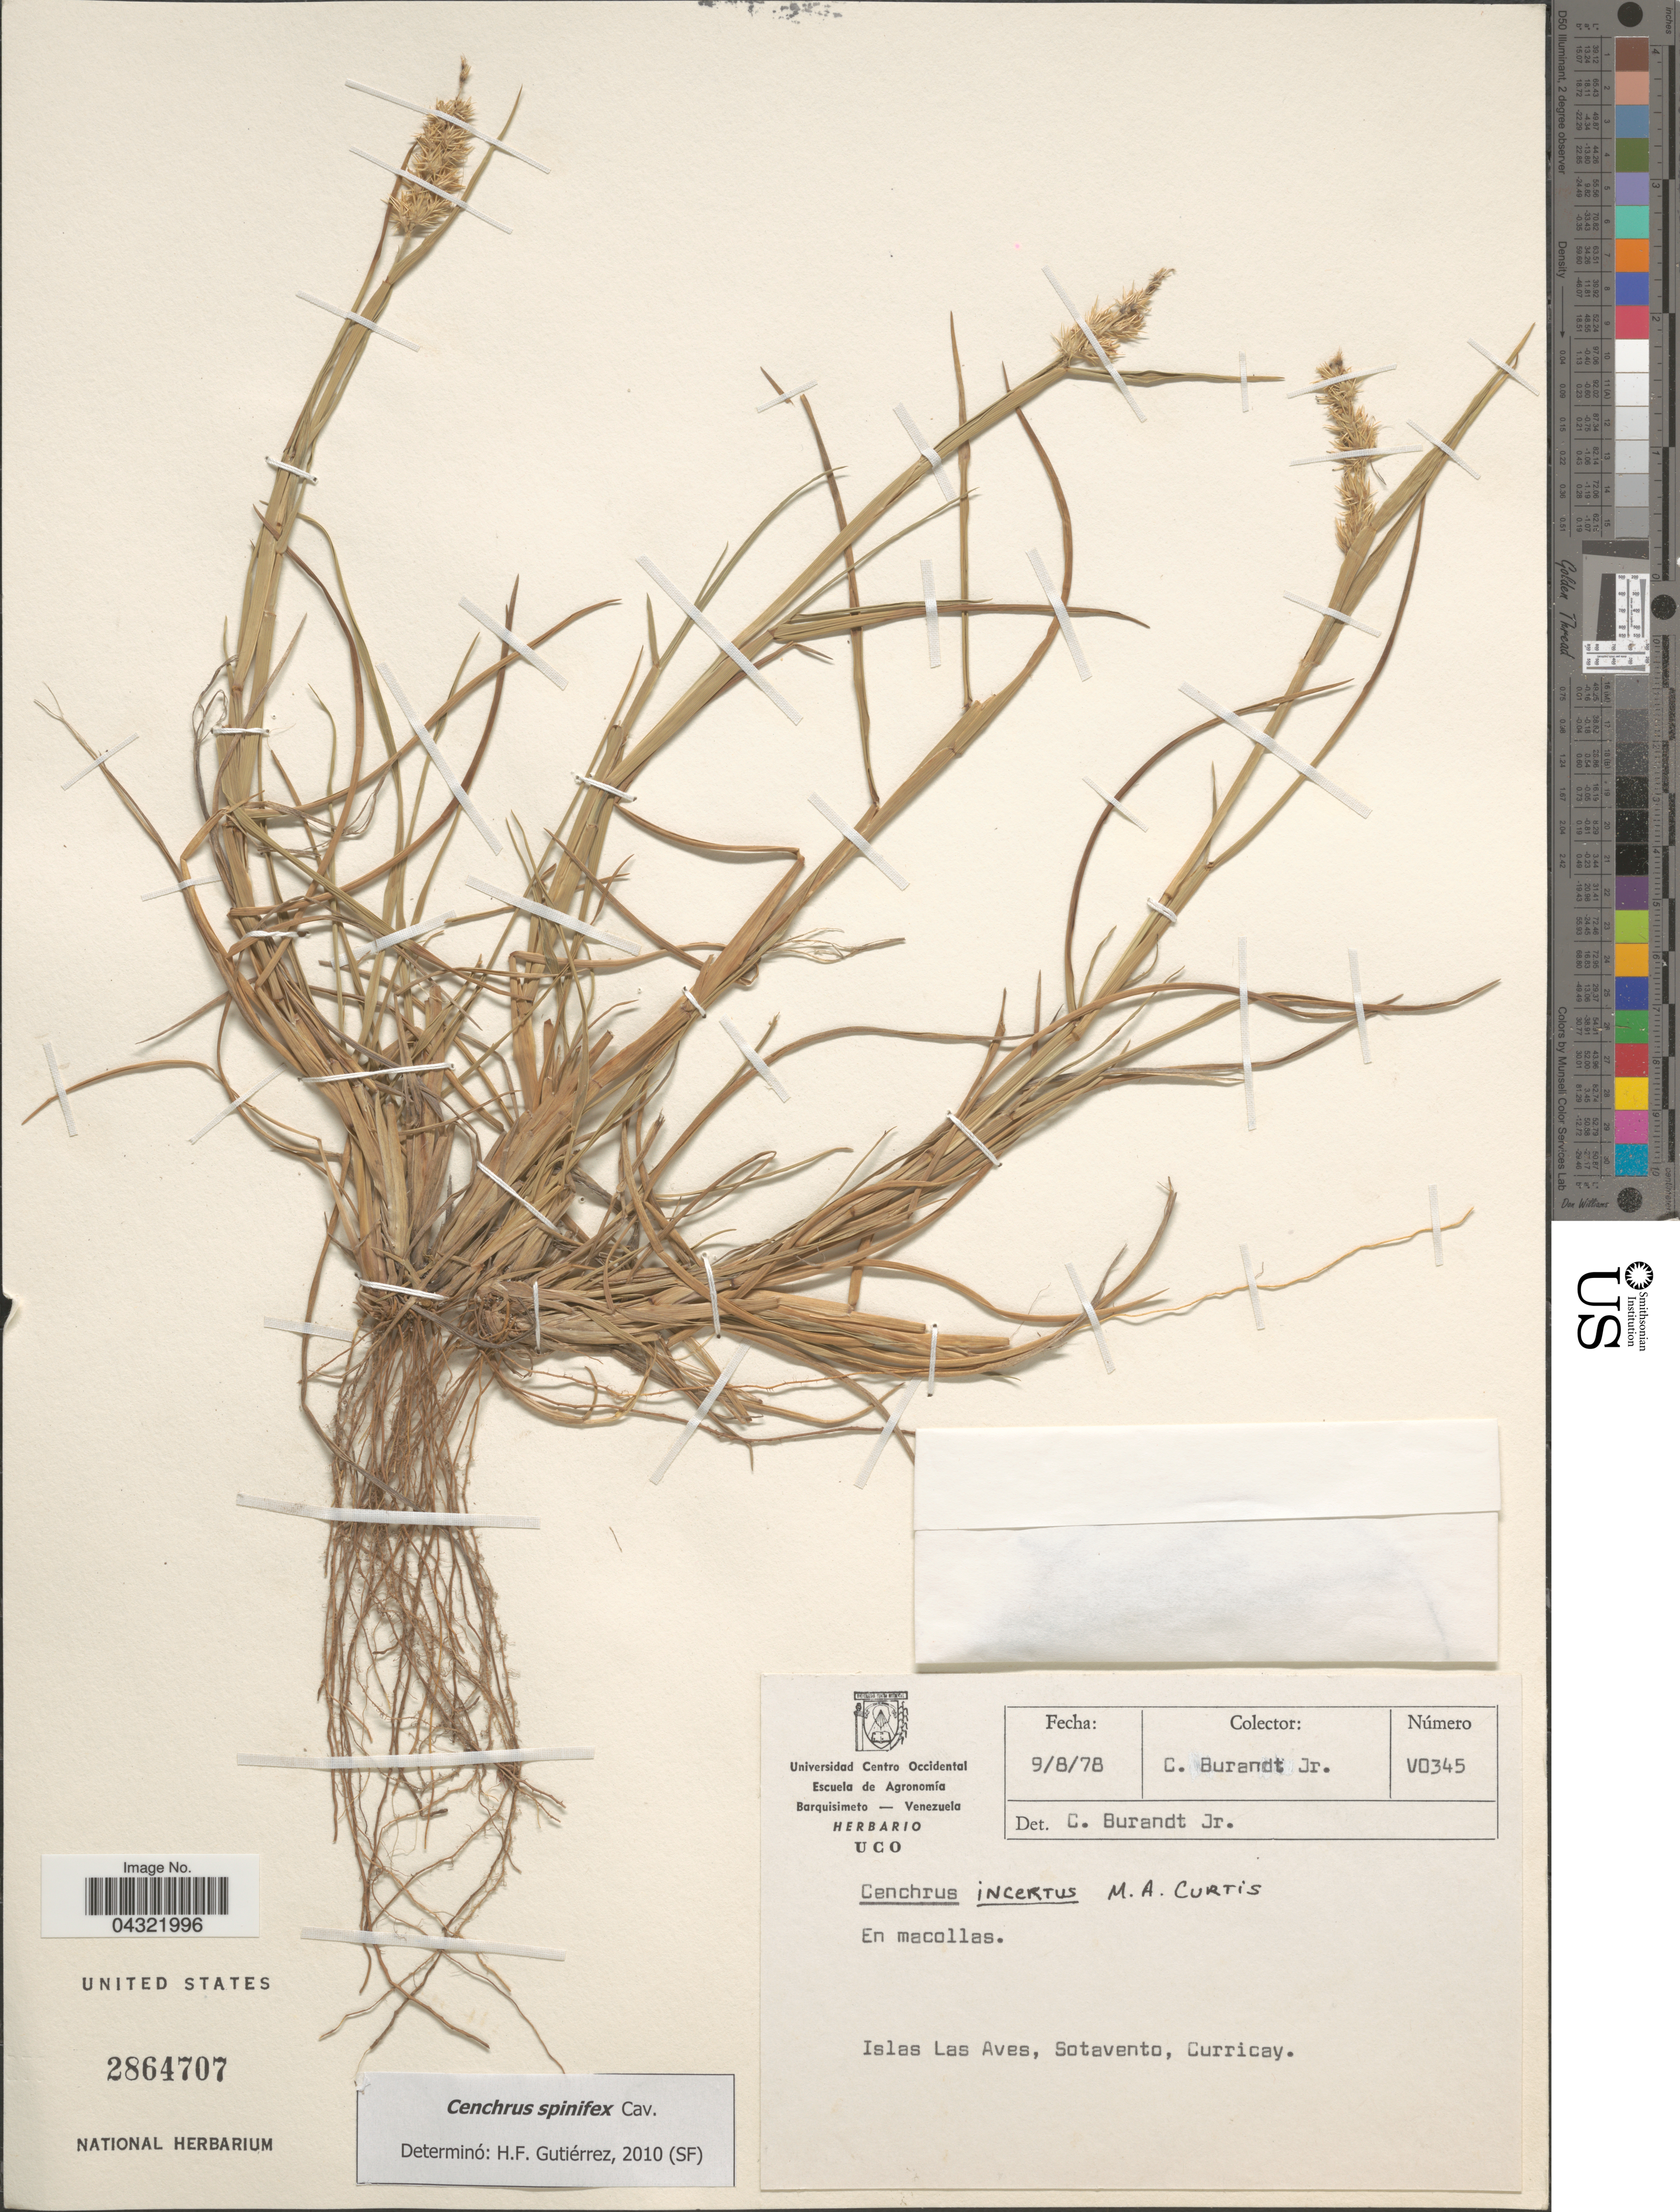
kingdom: Plantae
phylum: Tracheophyta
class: Liliopsida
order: Poales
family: Poaceae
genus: Cenchrus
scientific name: Cenchrus spinifex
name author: Cav.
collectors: C. Burandt Jr.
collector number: V0345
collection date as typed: Transcribed d/m/y: 9/7/78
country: Venezuela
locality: Islas Las Aves, Sotavento, Curricay.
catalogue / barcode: US 2864707